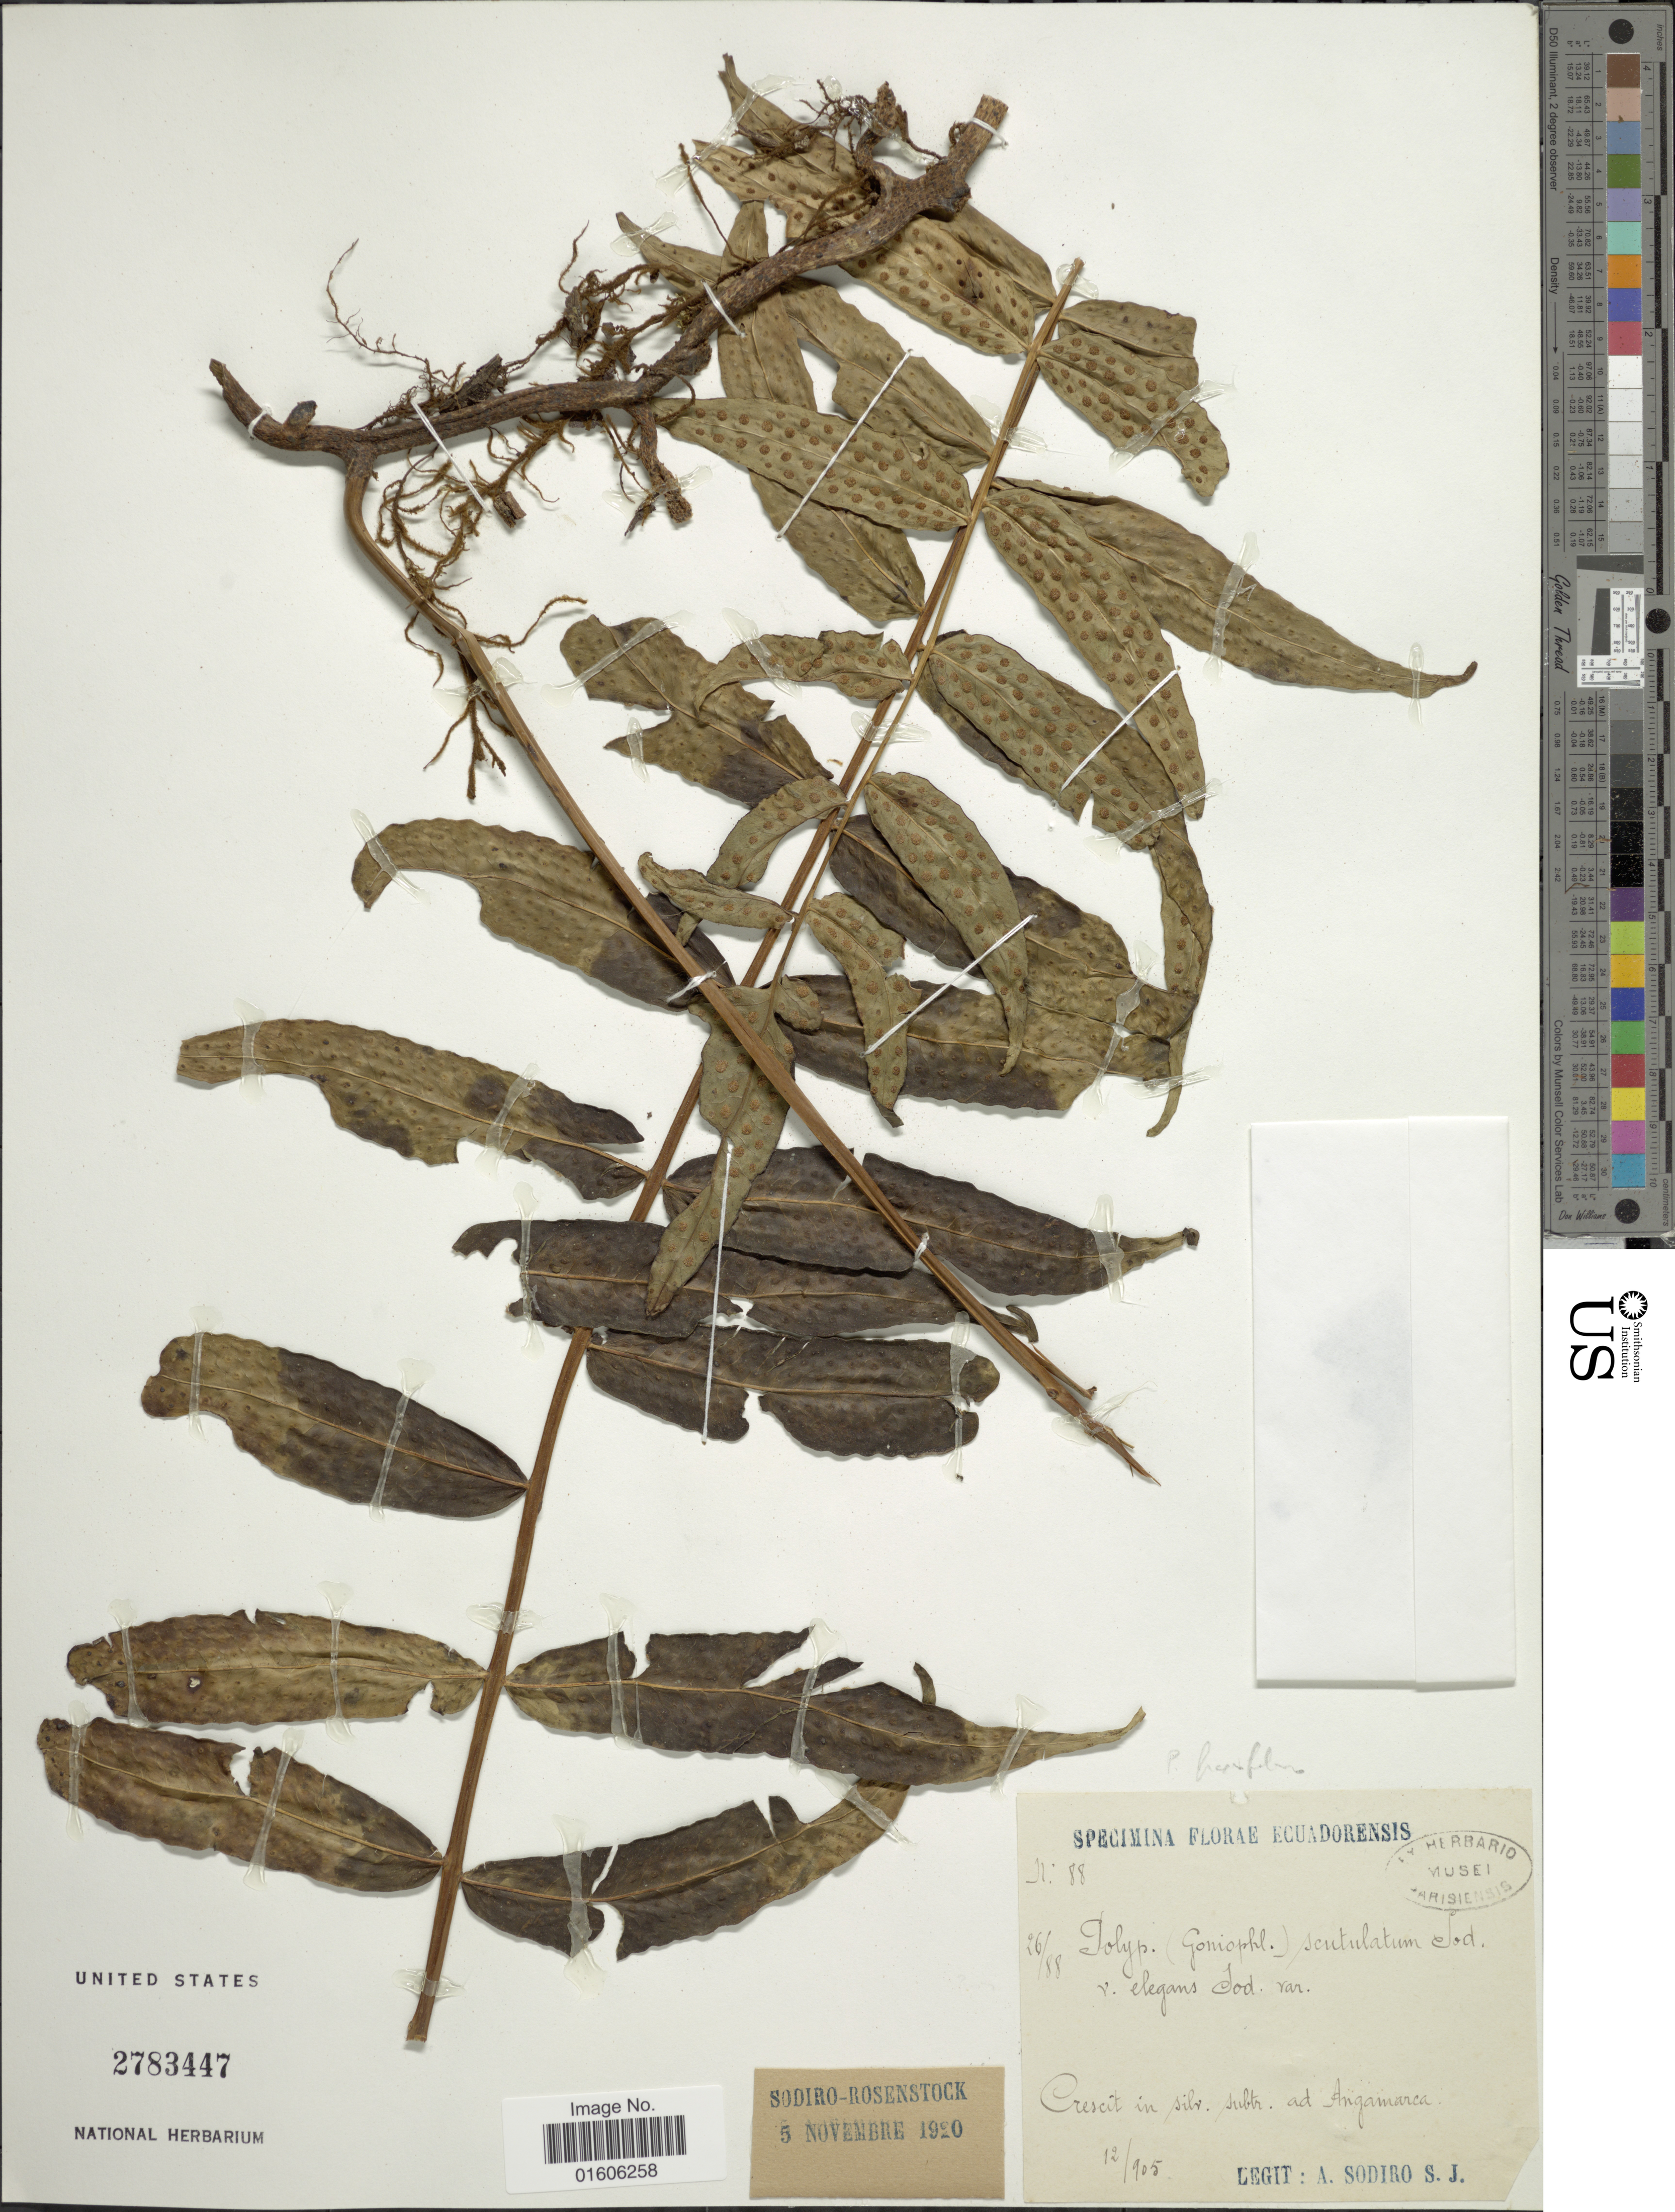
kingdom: Plantae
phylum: Tracheophyta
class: Polypodiopsida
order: Polypodiales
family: Polypodiaceae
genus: Serpocaulon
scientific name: Serpocaulon fraxinifolium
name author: (Jacq.) A.R. Sm.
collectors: A. Sodiro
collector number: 88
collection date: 1905-12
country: Ecuador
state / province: Cotopaxi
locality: Crescit in silv. subtr. ad Angamarca.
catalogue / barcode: US 2783447